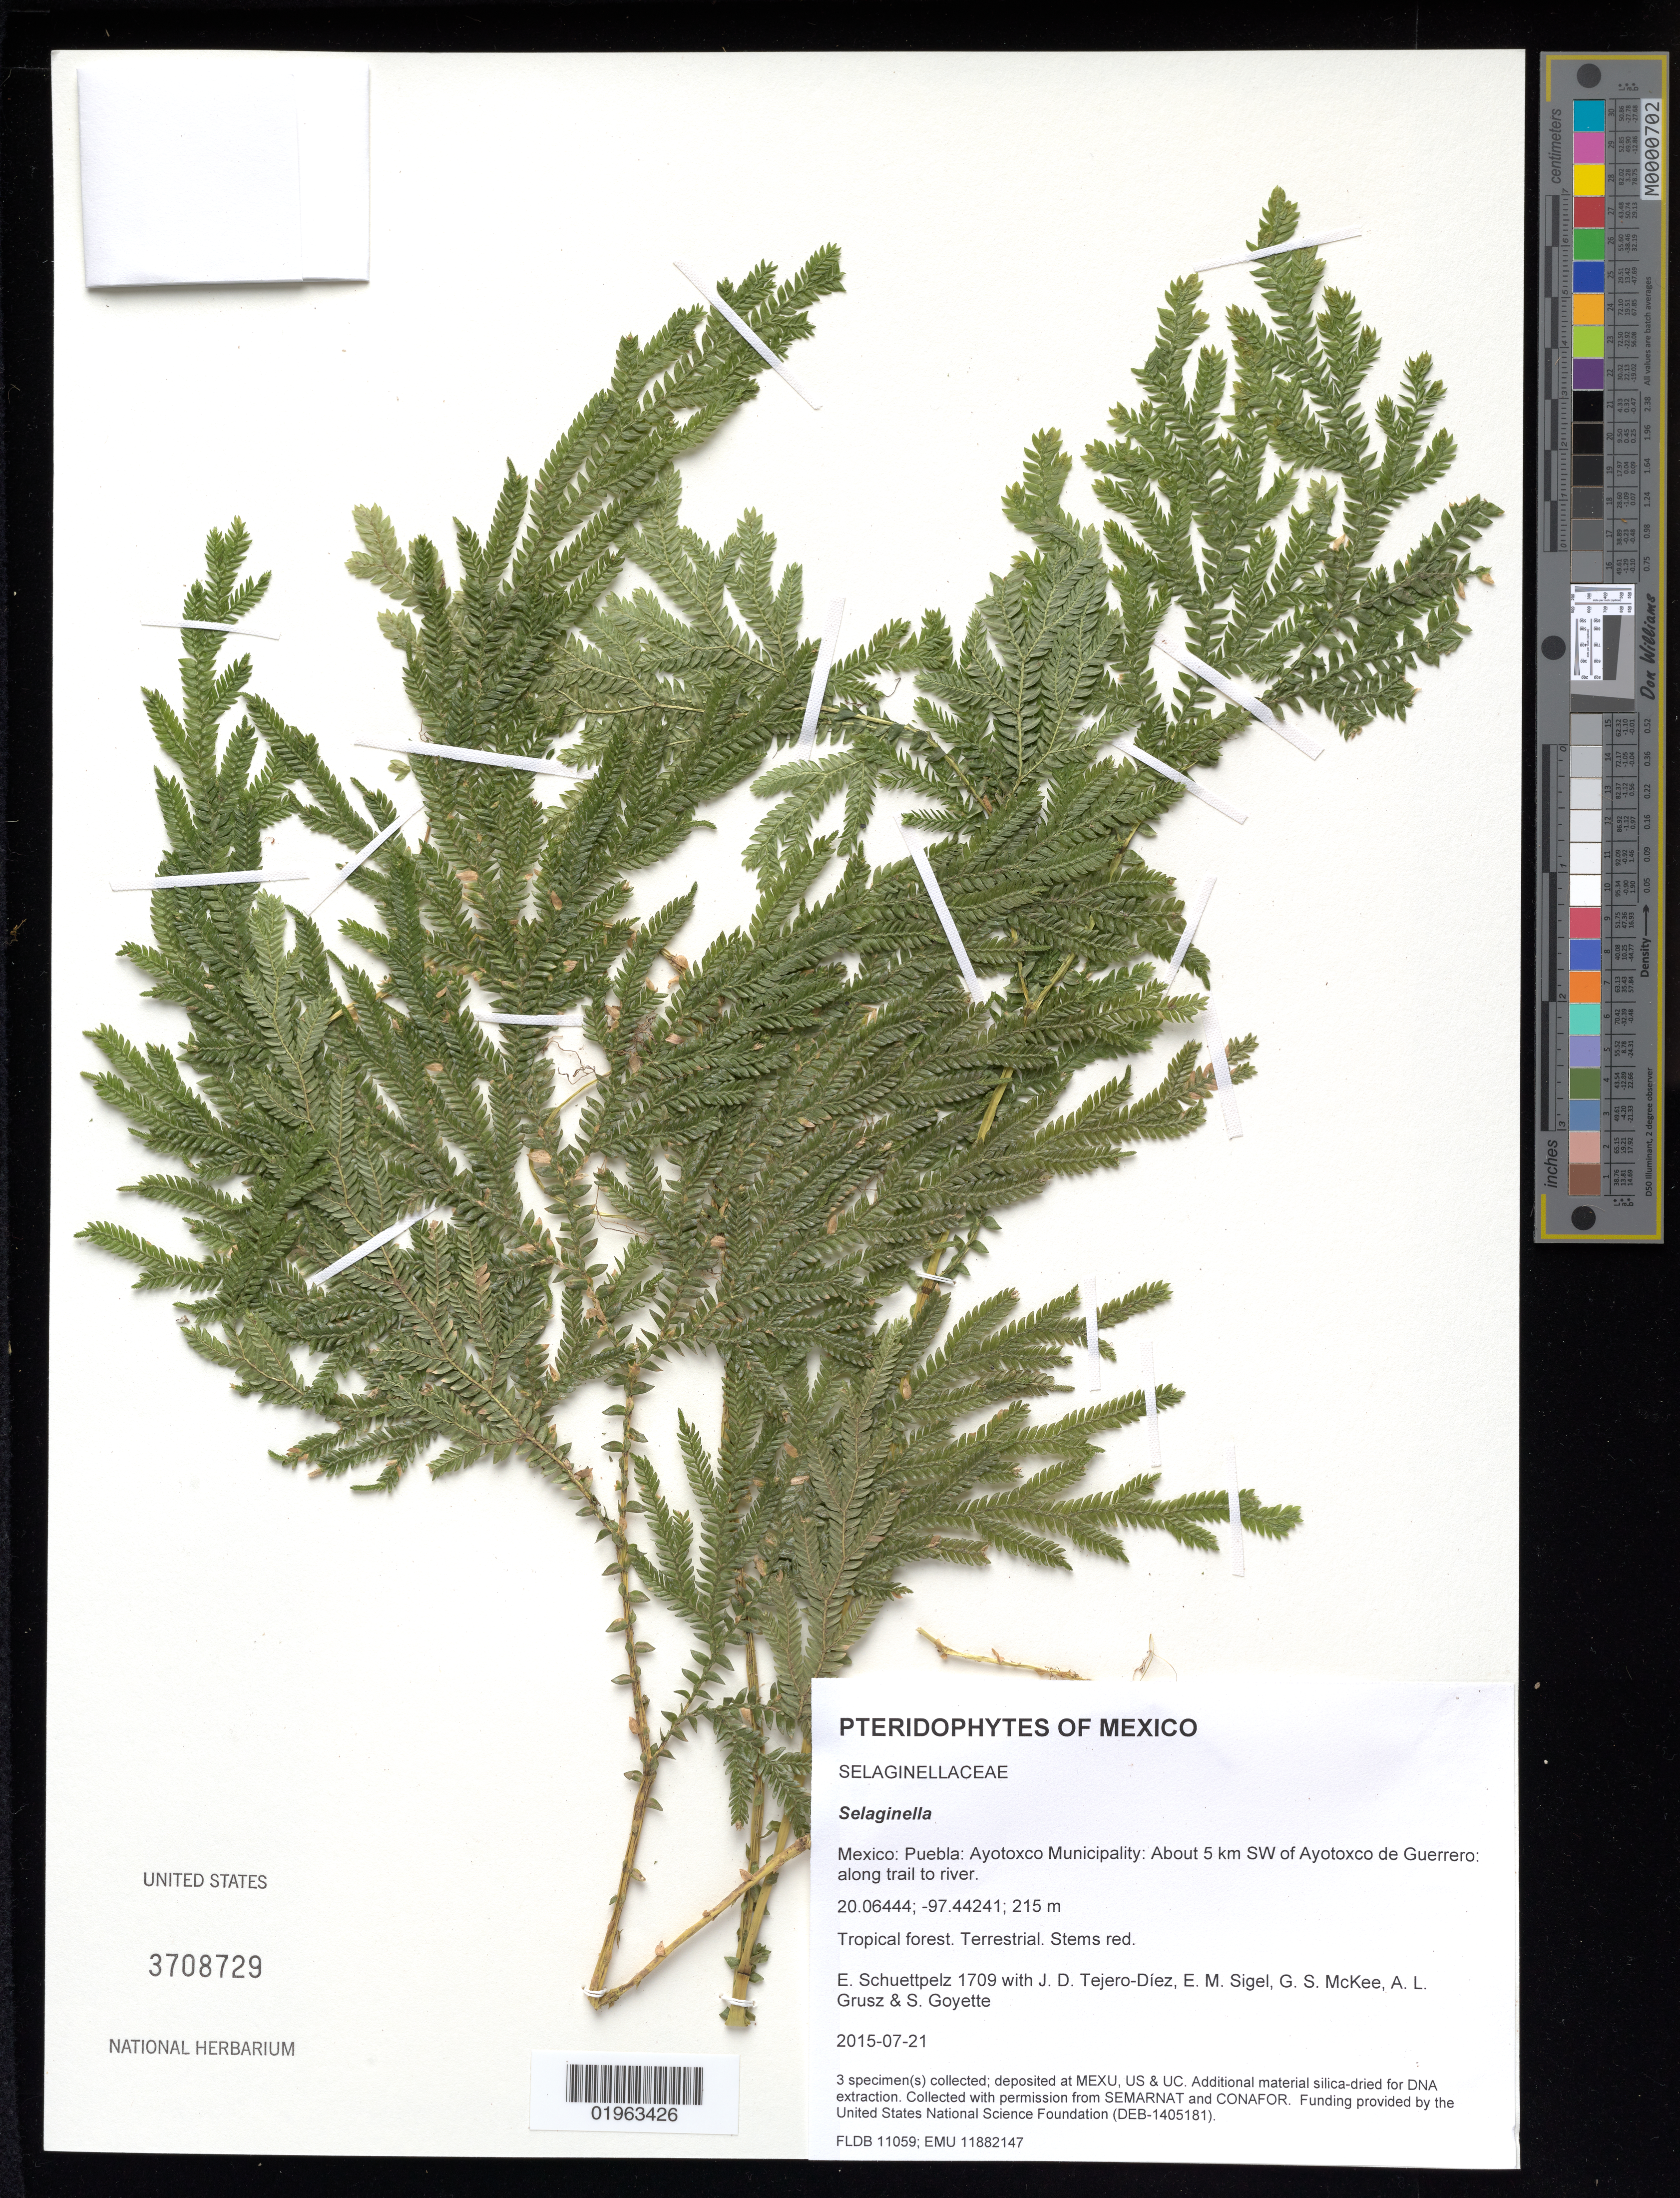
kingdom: Plantae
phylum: Tracheophyta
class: Lycopodiopsida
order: Selaginellales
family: Selaginellaceae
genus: Selaginella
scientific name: Selaginella sp.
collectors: E. Schuettpelz, D. Tejero-Díez, E. M. Sigel, G. S. McKee & A. Grusz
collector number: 1709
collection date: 2015-07-21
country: Mexico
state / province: Puebla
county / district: Ayotoxco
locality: About 5 km SW of Ayotoxco de Guerrero: along trail to river.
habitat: Tropical forest.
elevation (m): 215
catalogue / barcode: US 3708729